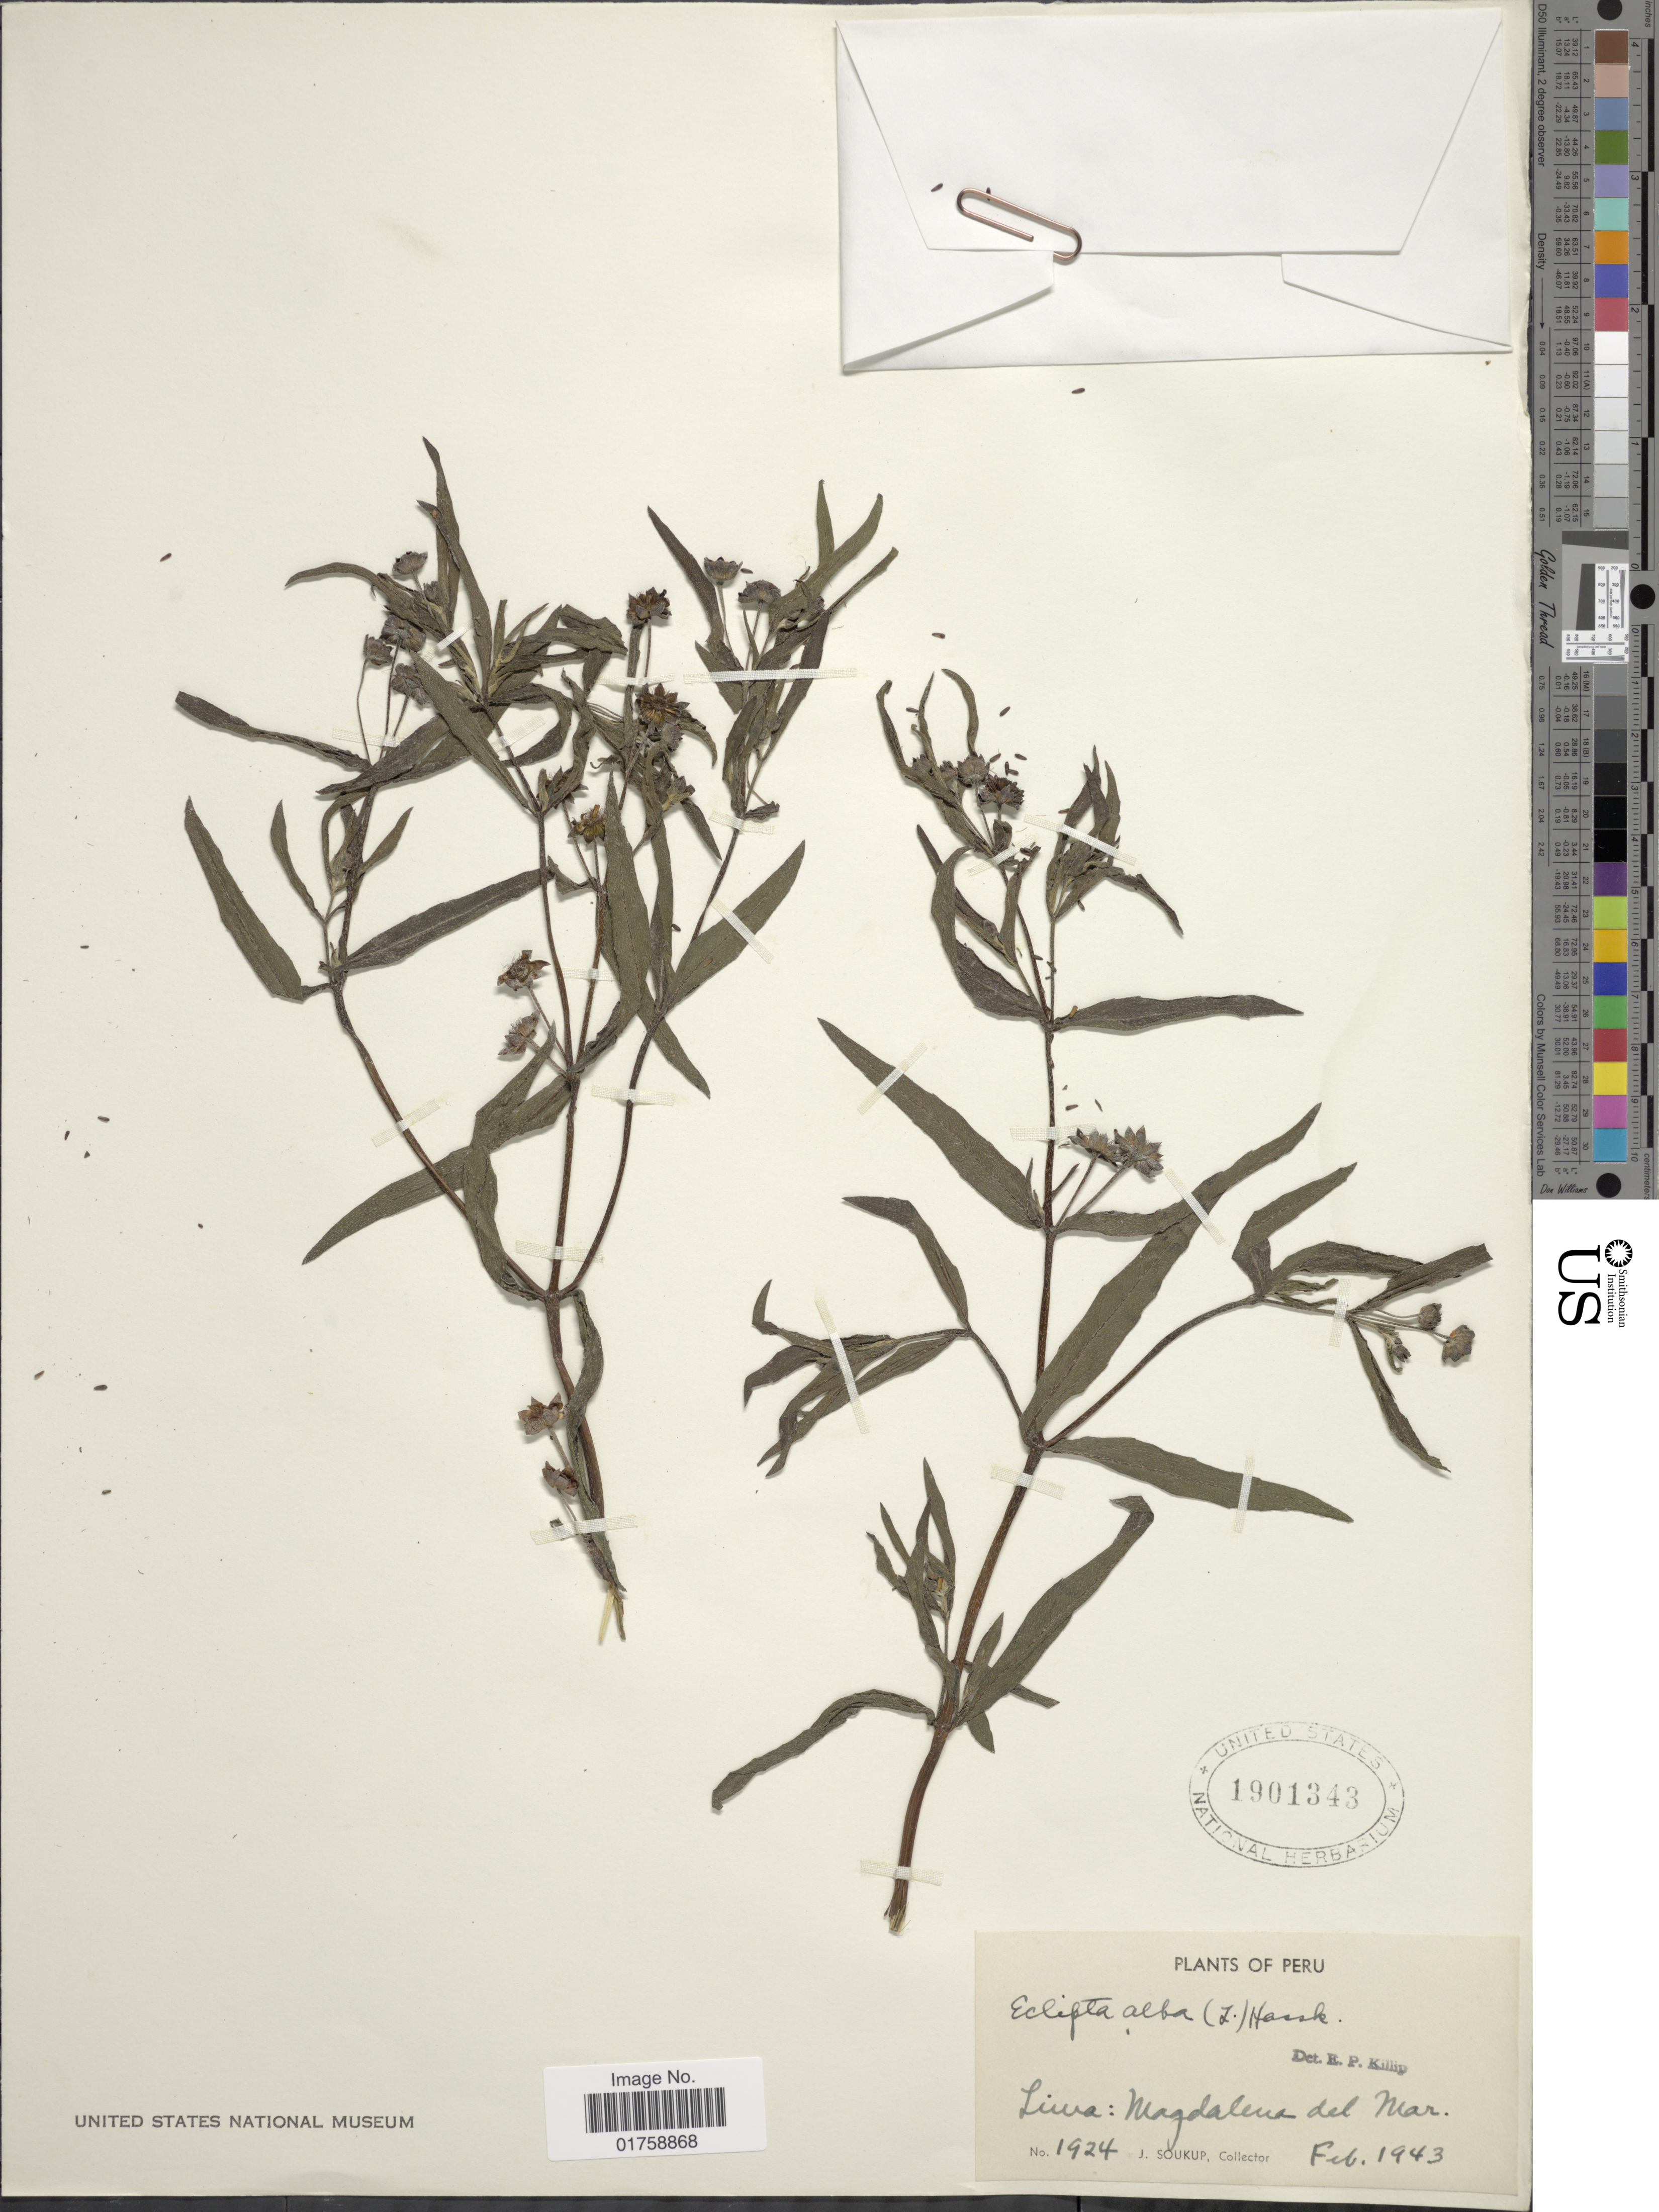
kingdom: Plantae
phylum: Tracheophyta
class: Magnoliopsida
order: Asterales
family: Asteraceae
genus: Eclipta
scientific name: Eclipta alba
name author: (L.) Hassk.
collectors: J. Soukup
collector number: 1924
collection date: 1943-02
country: Peru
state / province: Lima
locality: Magdalena del Mar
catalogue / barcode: US 1901343